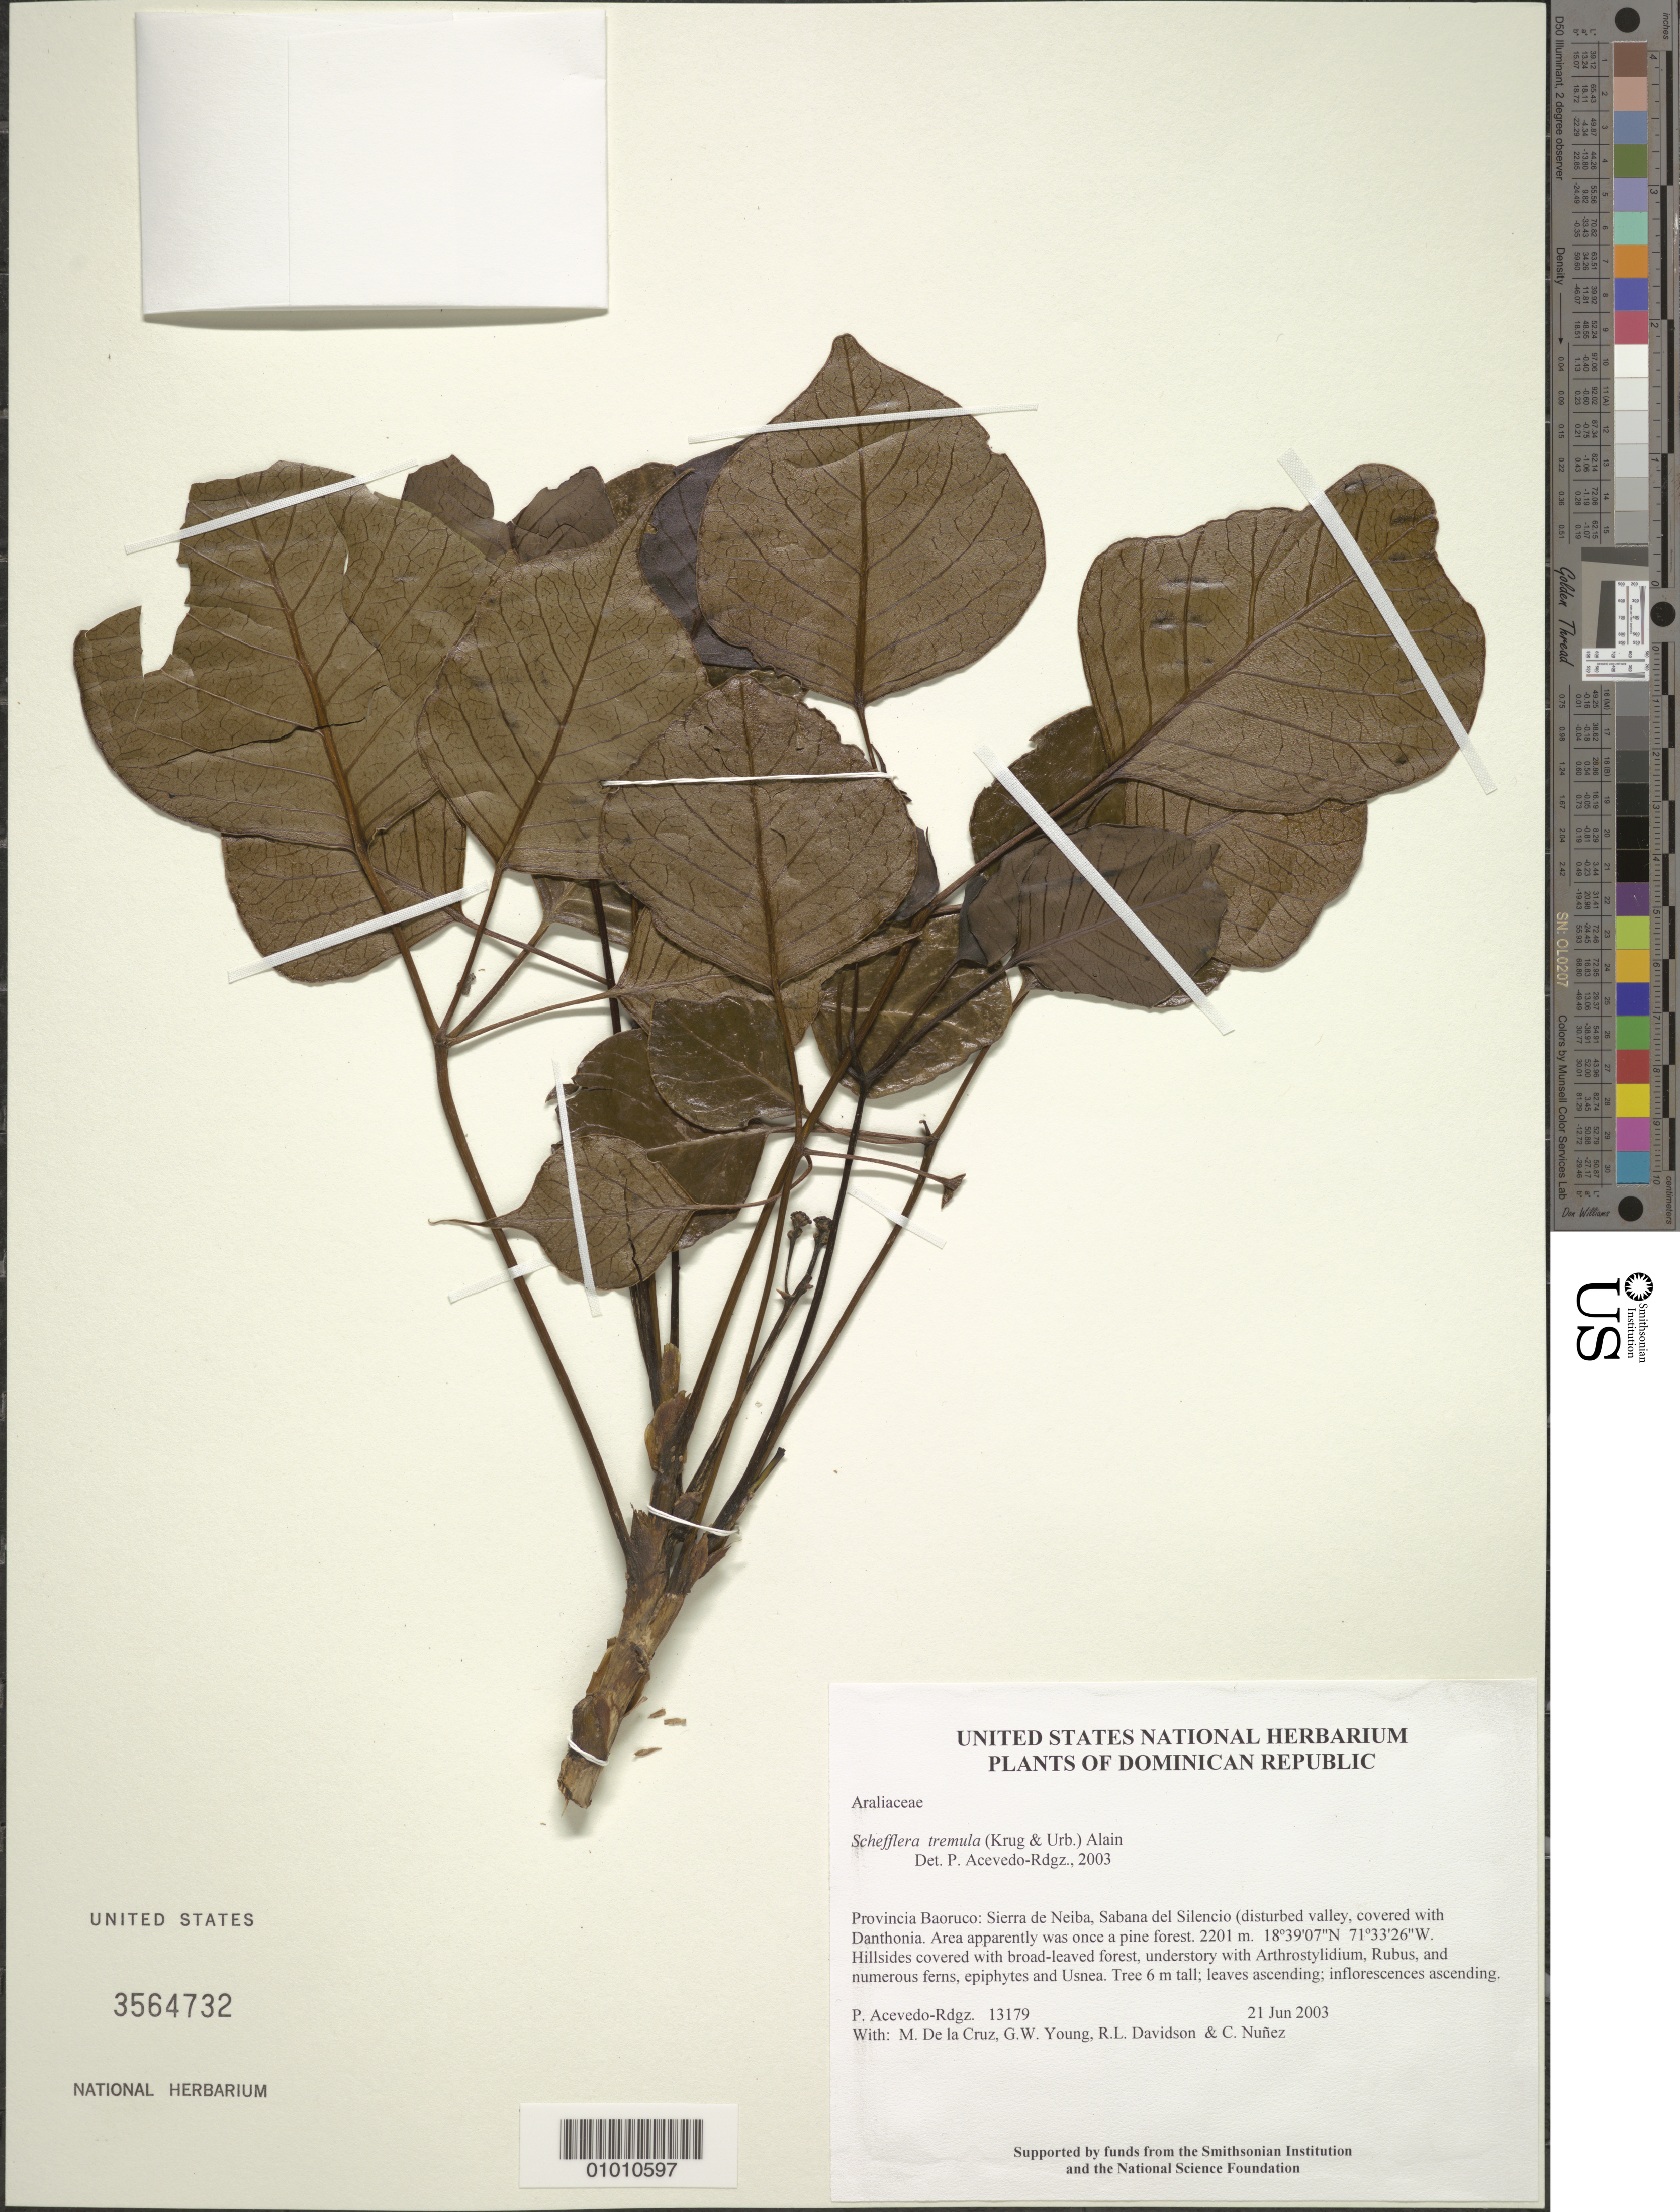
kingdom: Plantae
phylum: Tracheophyta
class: Magnoliopsida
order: Apiales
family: Araliaceae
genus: Schefflera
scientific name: Schefflera tremula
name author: (Krug & Urb.) Alain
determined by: Acevedo-Rodríguez, P., (BOT), Smithsonian Institution - National Museum of Natural History (UNITED STATES)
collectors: P. Acevedo-Rodr., M. de la Cruz, J. Rawlins, G. Young, R. Davidson & C. Nunez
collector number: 13179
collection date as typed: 21 Jun 2003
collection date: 2003-06-21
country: Dominican Republic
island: Hispaniola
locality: Provincia Baoruco: Sierra de Neiba, Sabana del Silencio (disturbed valley, covered with Danthonia. Area apparently was once a pine forest.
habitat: Hillsides covered with broad-leaved forest, understory with Arthrostylidium, Rubus, and numerous ferns, epiphytes and Usnea.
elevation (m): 2201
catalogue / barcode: US 3564732